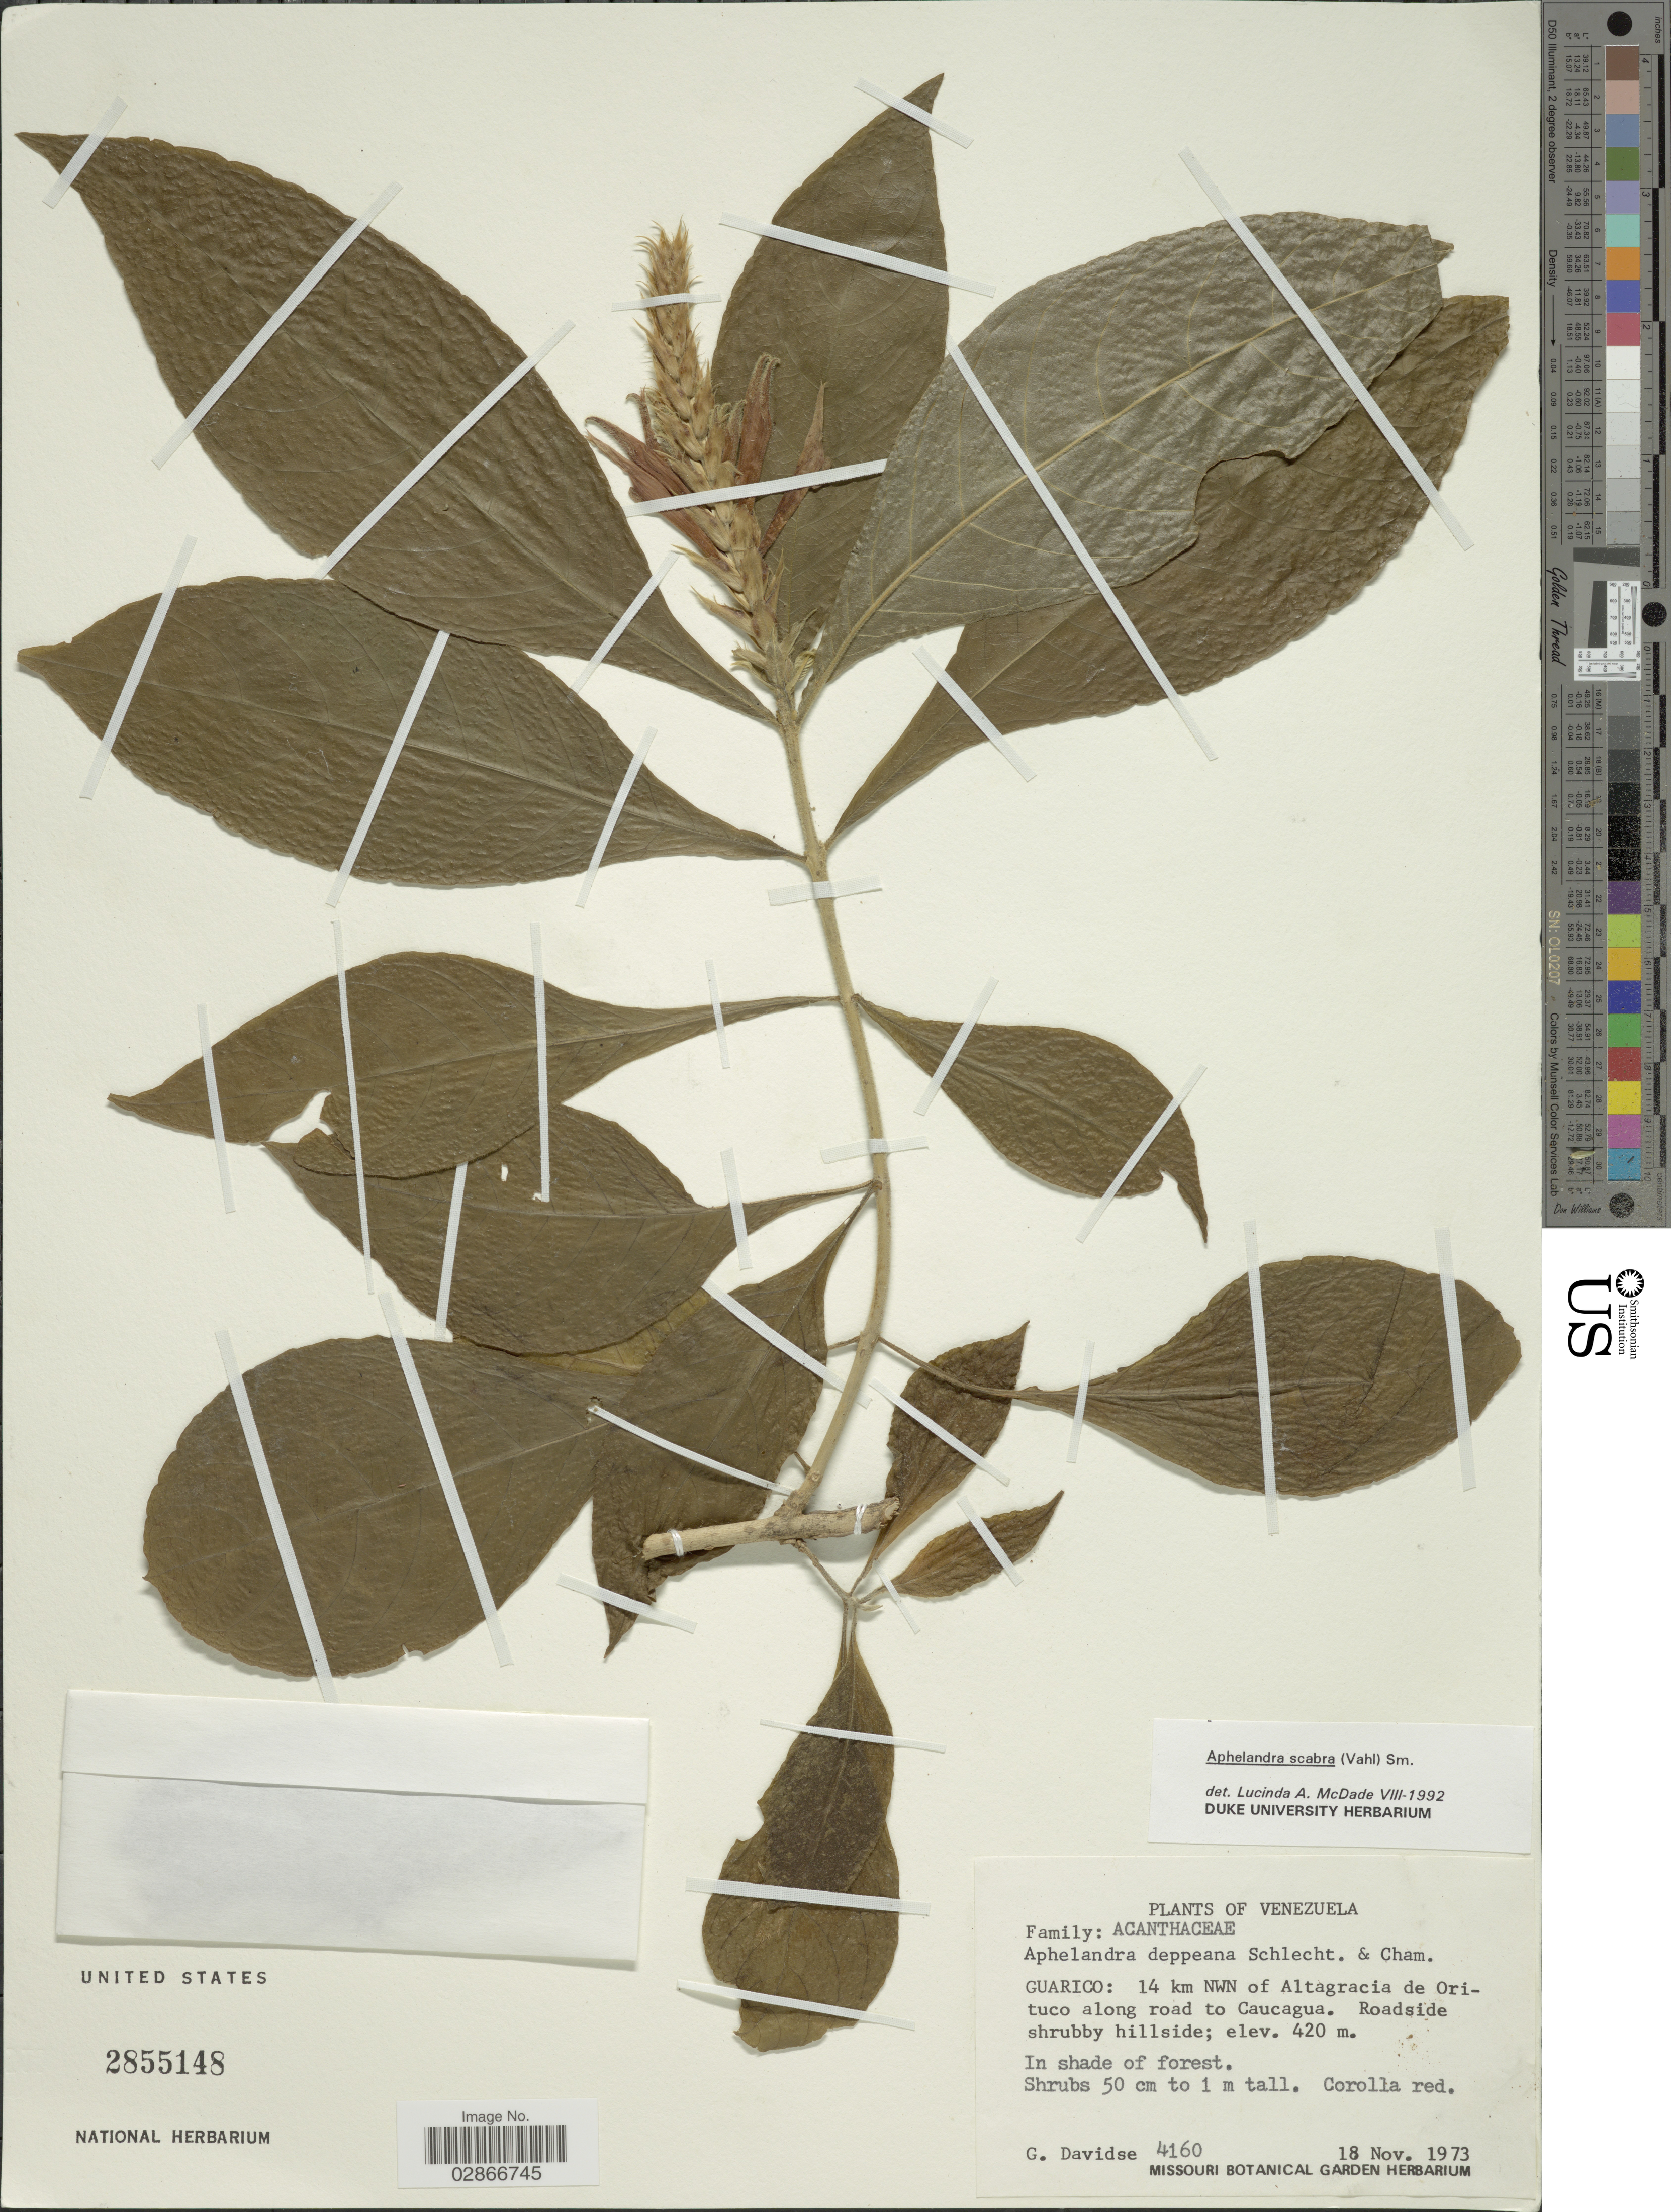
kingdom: Plantae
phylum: Tracheophyta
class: Magnoliopsida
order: Lamiales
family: Acanthaceae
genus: Aphelandra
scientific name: Aphelandra deppeana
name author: Schltdl. & Cham.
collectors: G. Davidse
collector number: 4160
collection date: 1973-11-18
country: Venezuela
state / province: Guárico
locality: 14 km NWN of Altagracia de Orituco along road to Caucagua.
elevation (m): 420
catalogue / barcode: US 2855148